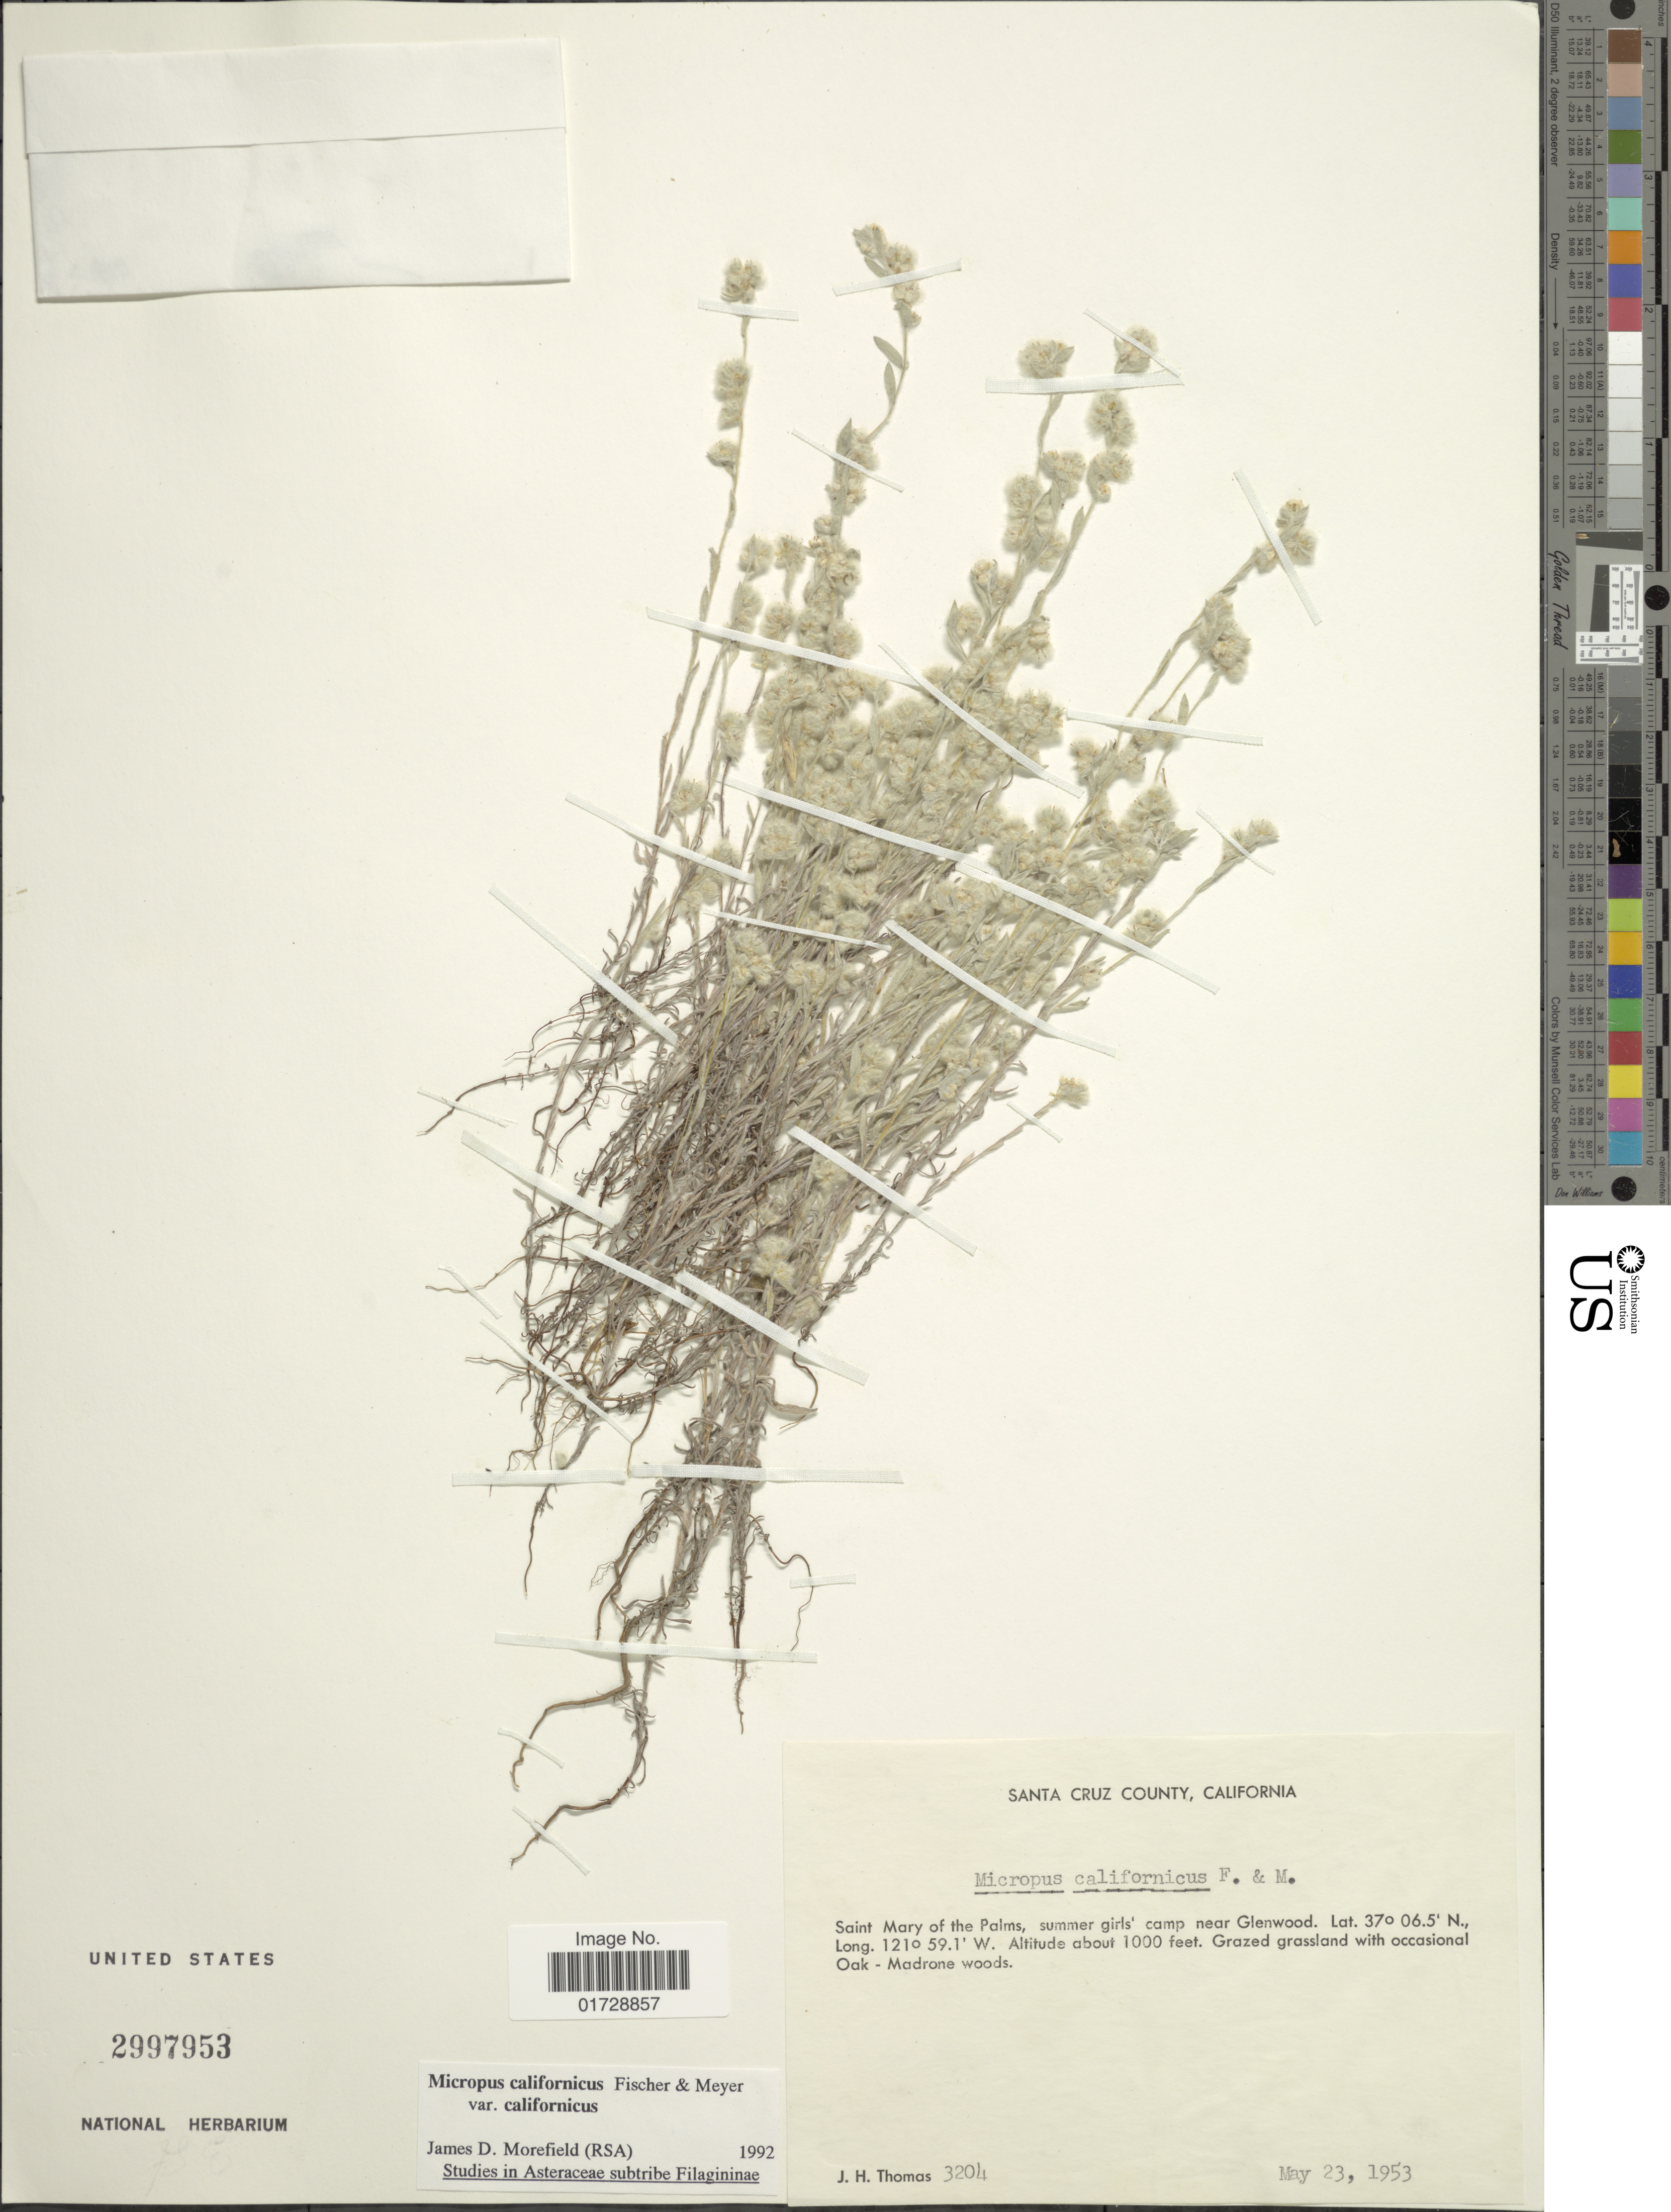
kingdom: Plantae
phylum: Tracheophyta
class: Magnoliopsida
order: Asterales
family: Asteraceae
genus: Micropus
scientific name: Micropus californicus var. californicus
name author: Fisch. & C.A. Mey.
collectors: J. H. Thomas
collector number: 3204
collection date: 1953-05-23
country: United States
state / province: California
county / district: Santa Cruz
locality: Santa Cruz County, Saint Mary of the Palms, summer girls' camp near Glenwood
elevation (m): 305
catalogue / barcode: US 2997953